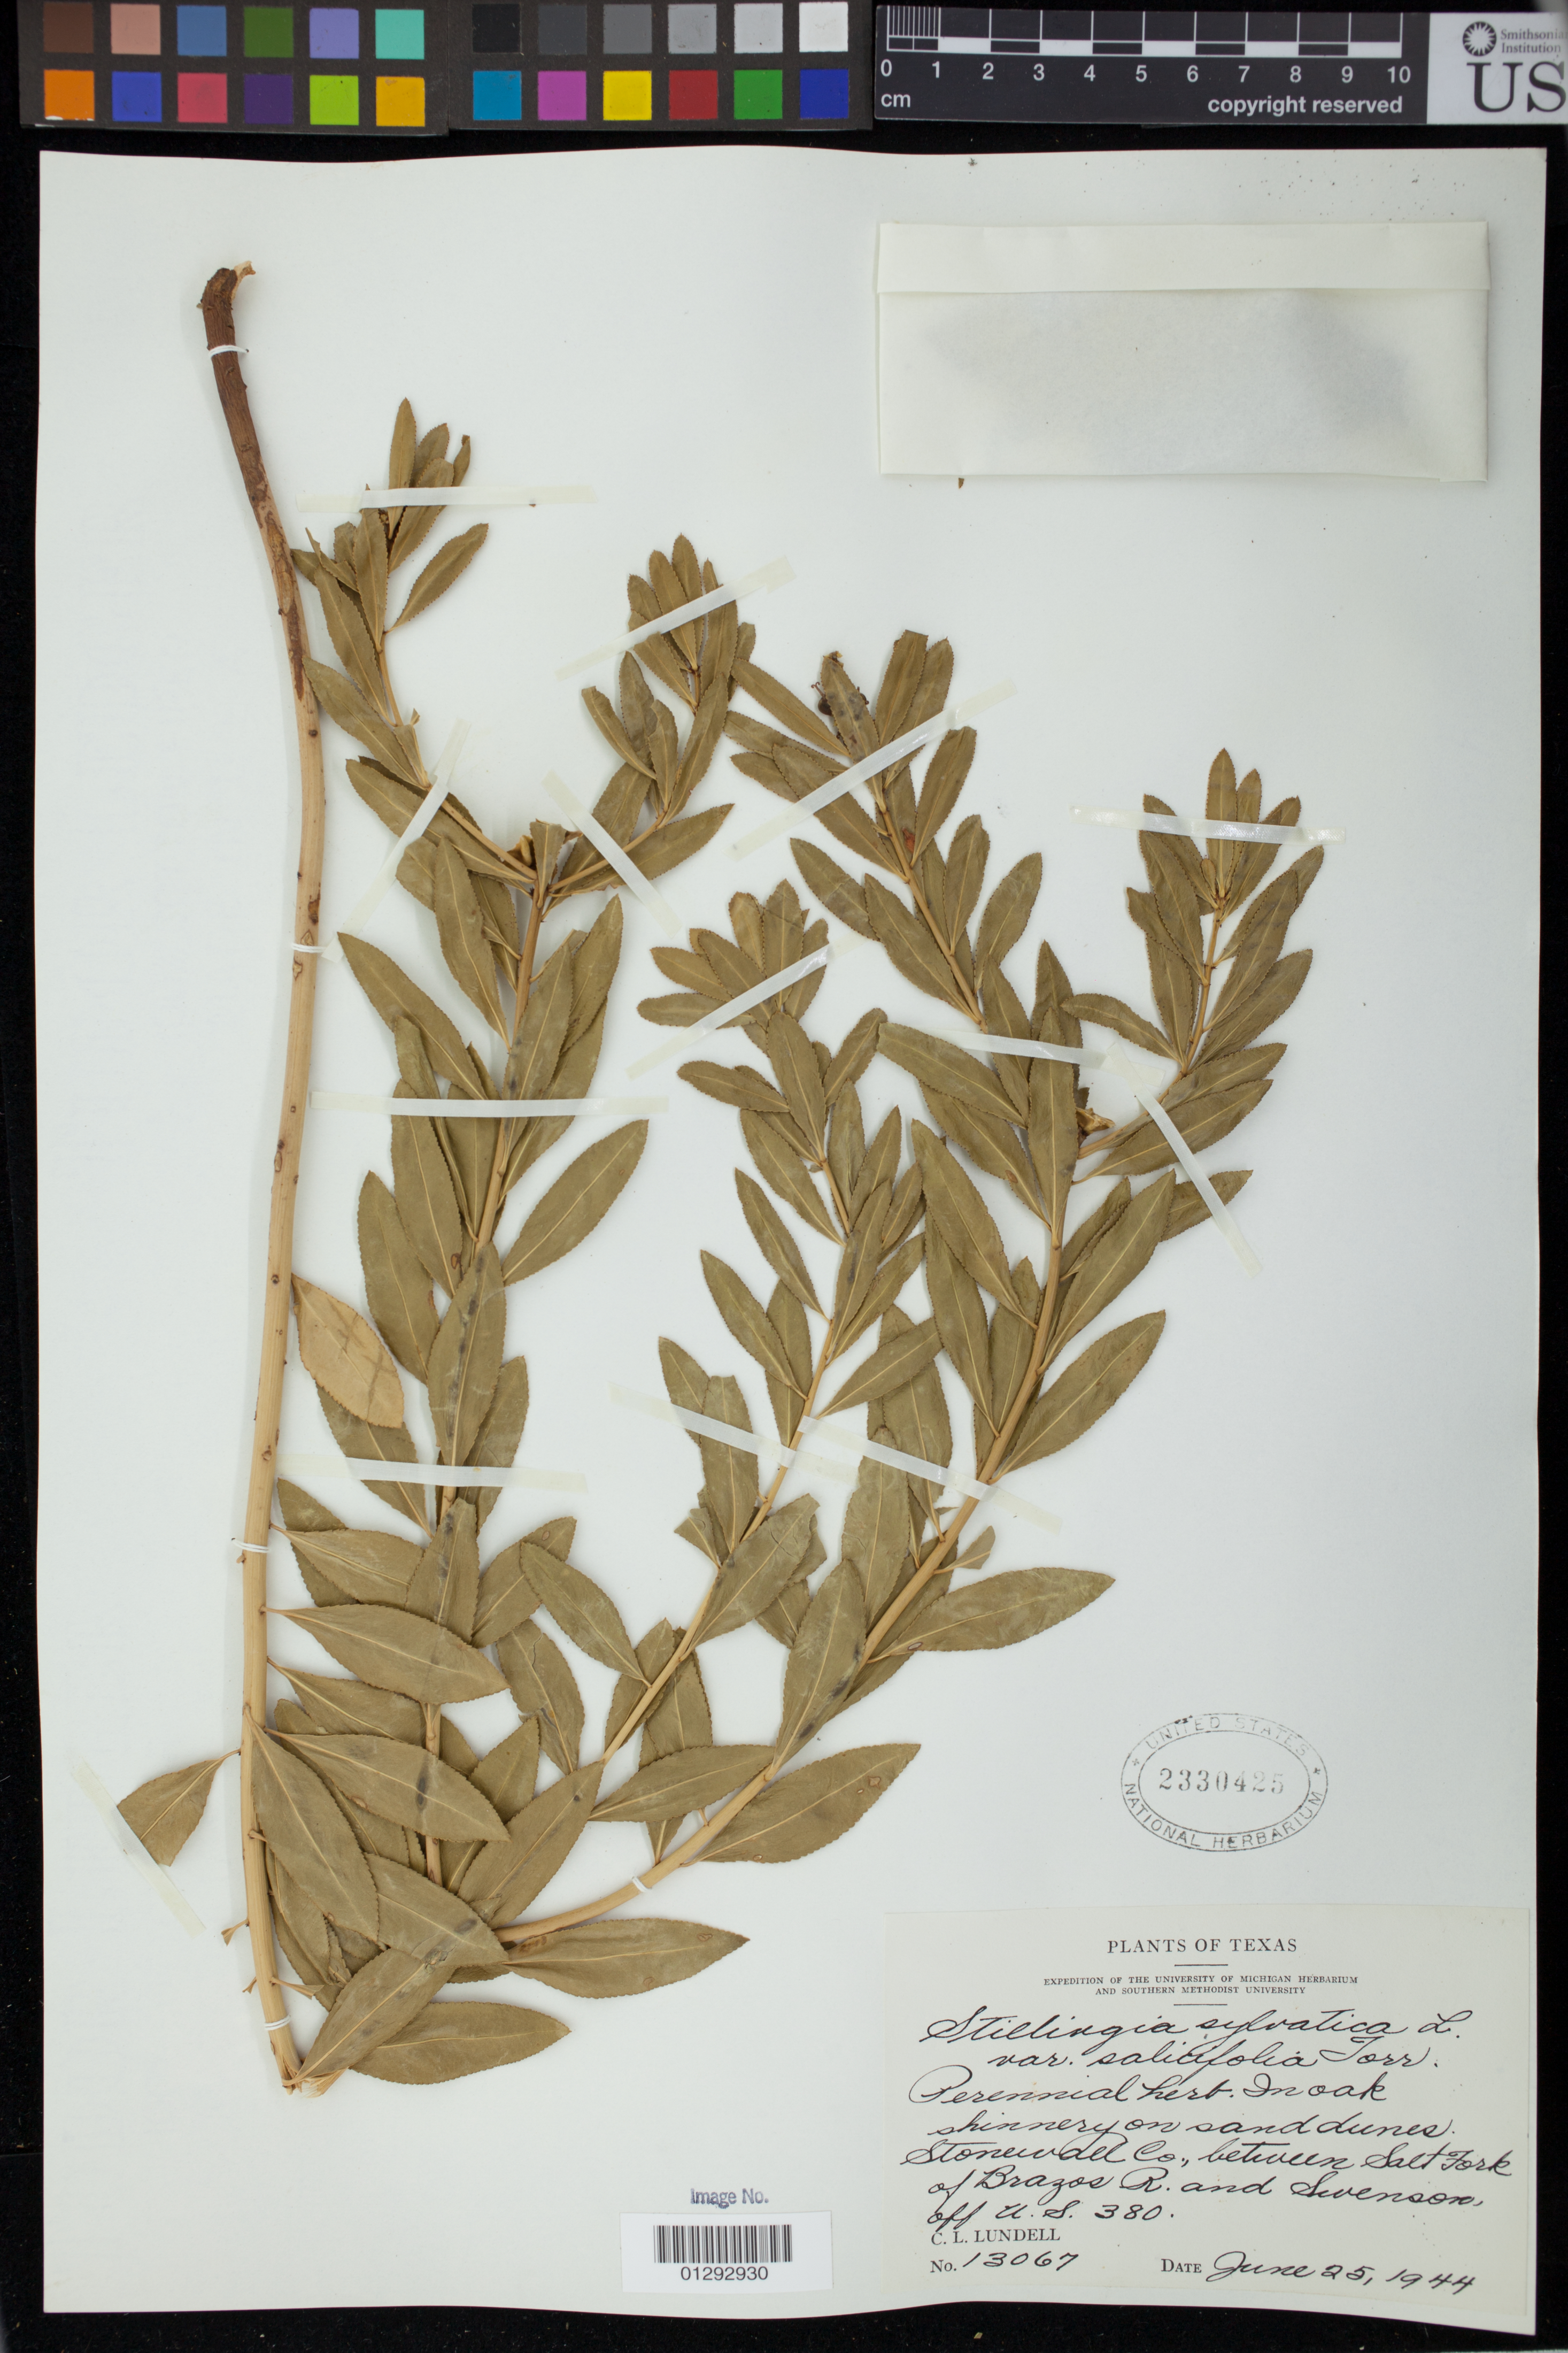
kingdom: Plantae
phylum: Tracheophyta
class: Magnoliopsida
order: Malpighiales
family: Euphorbiaceae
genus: Stillingia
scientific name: Stillingia sylvatica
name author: L.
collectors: C. L. Lundell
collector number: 13067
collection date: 1944-06-25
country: United States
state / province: Texas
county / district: Stonewall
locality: between Salt Fork of Brazos R. and Swenson, off U.S. 380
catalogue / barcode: US 2330425